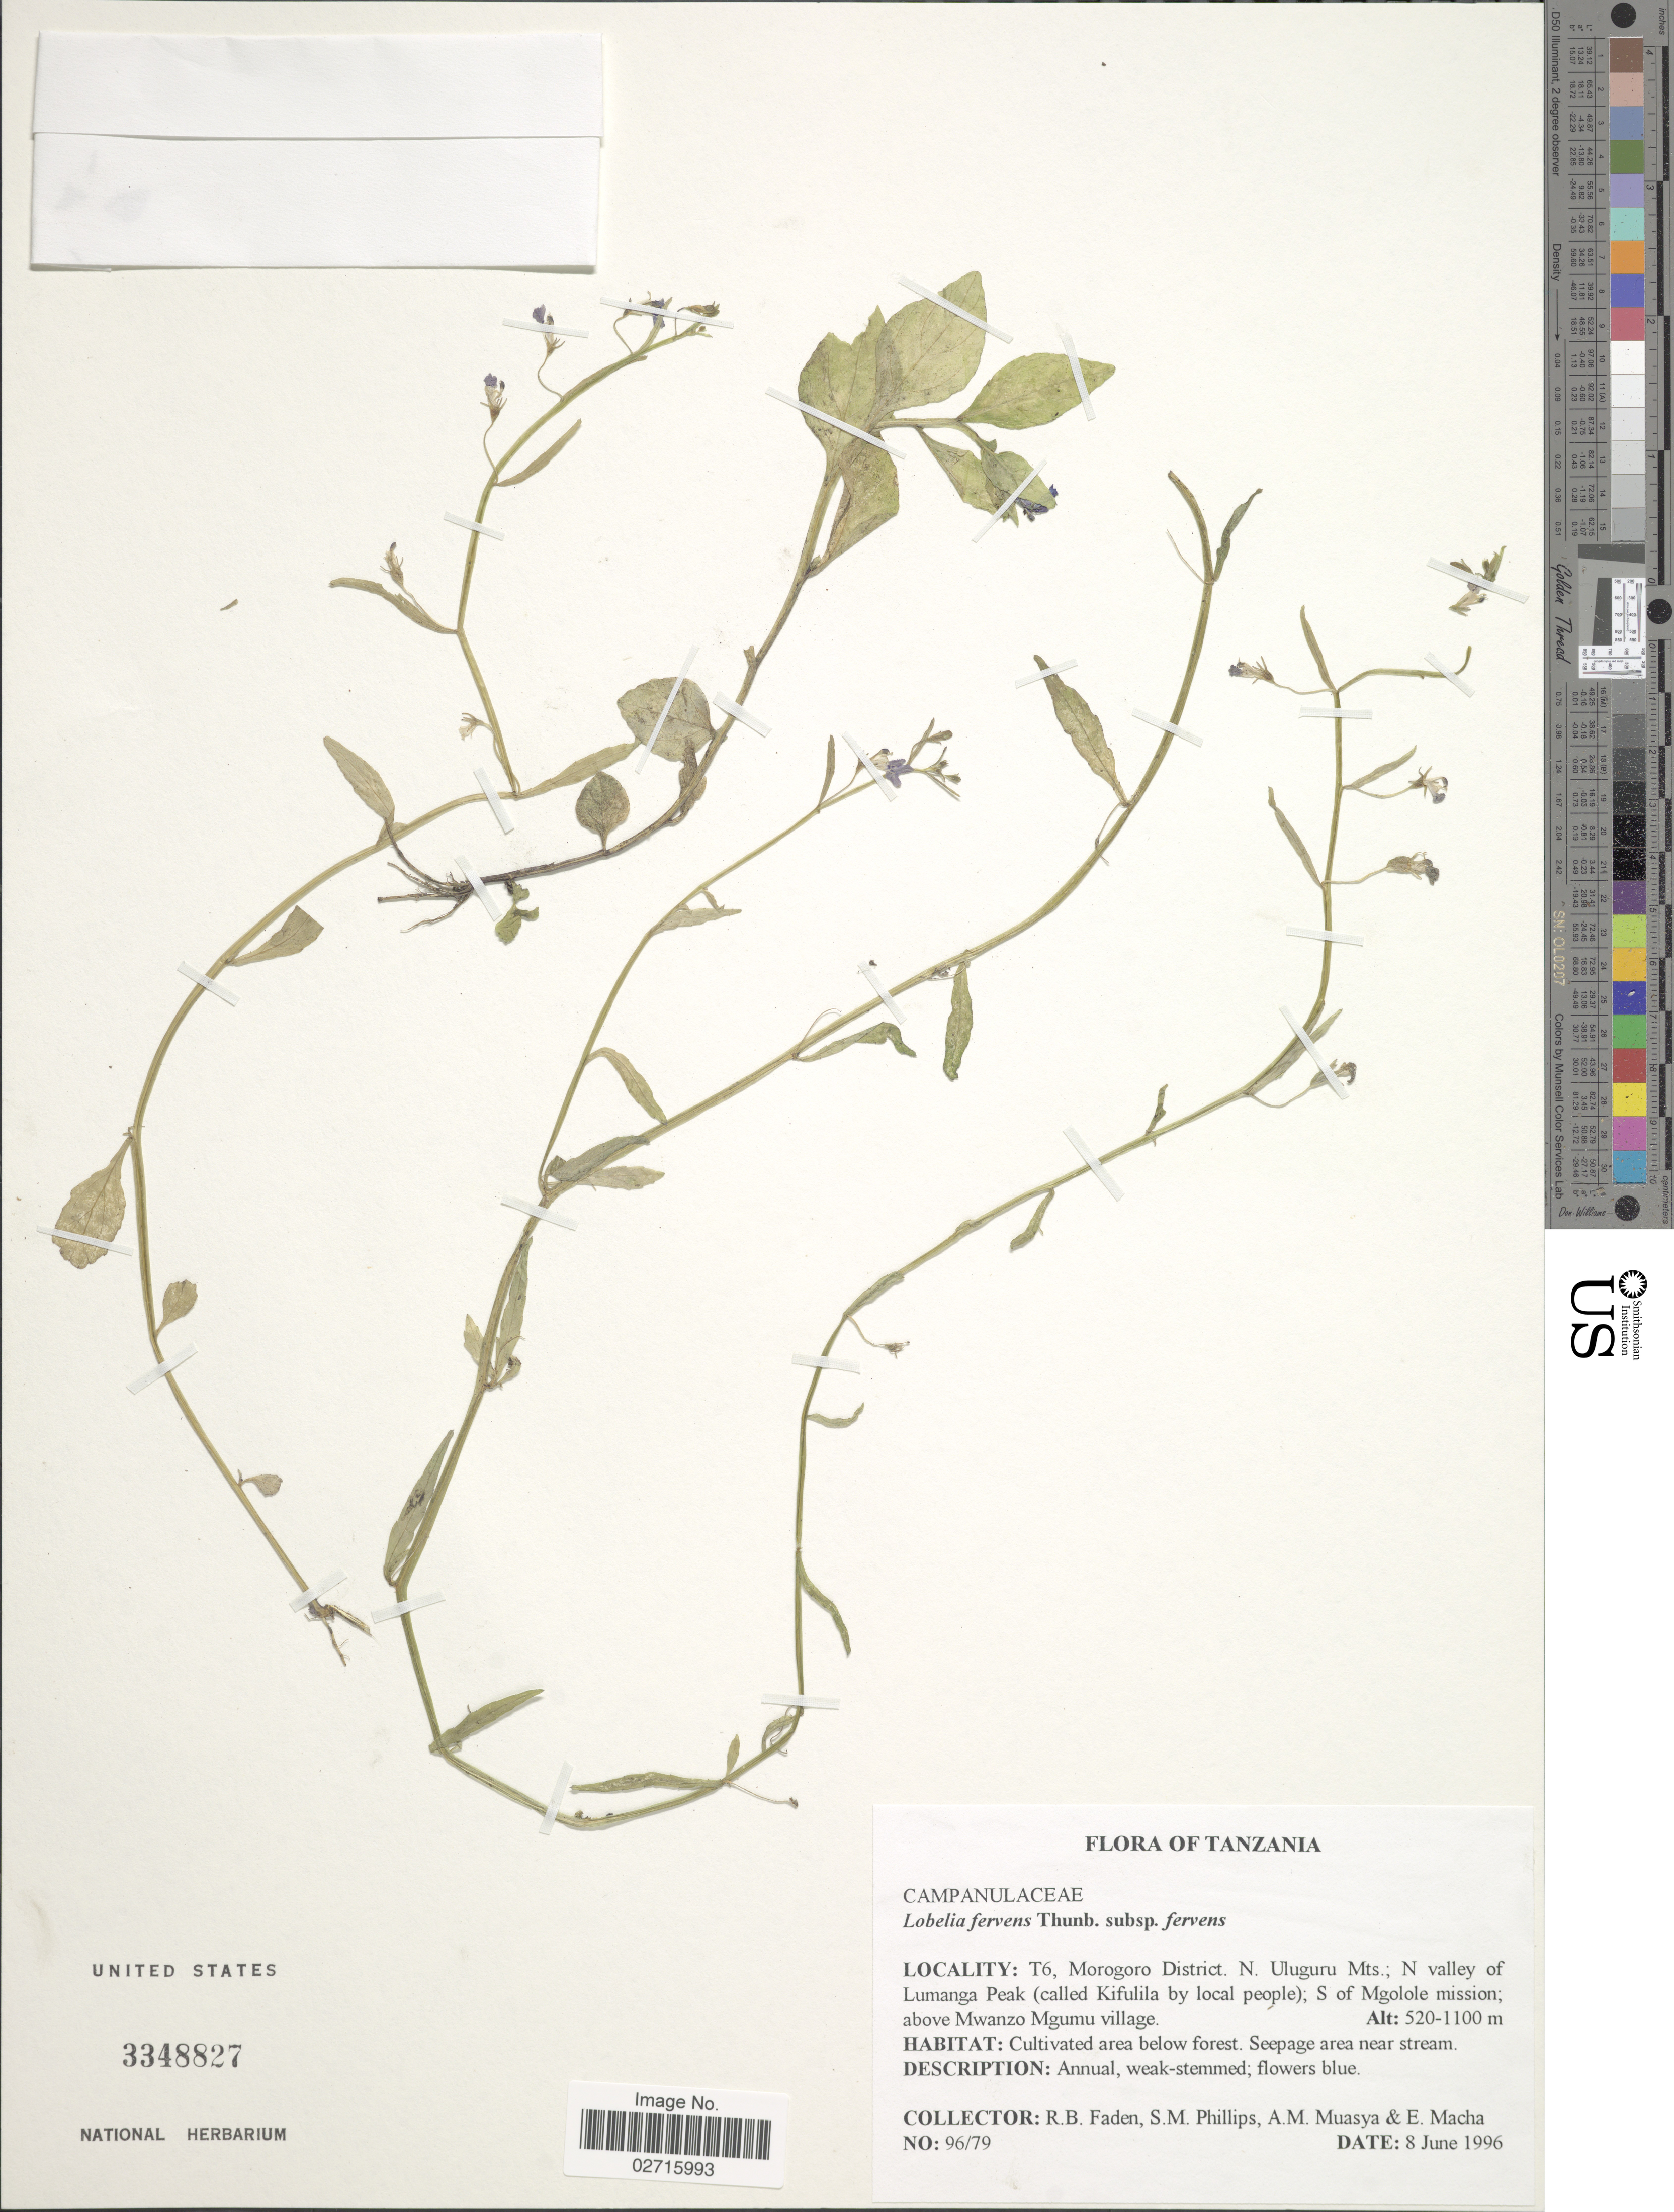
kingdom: Plantae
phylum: Tracheophyta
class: Magnoliopsida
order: Asterales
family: Campanulaceae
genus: Lobelia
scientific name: Lobelia fervens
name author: Thunb.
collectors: R. B. Faden, S. M. Phillips, A. Muasya & E. Macha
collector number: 96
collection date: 1996-06-08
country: Tanzania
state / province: Morogoro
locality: T6, N. Uluguru Mts.; N valley of Lumanga Peak (called Kifulila by local people); S of Mgolole mission; above Mwanzo Mgumu village, cultivated area below forest, seepage near stream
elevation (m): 520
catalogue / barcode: US 3348827